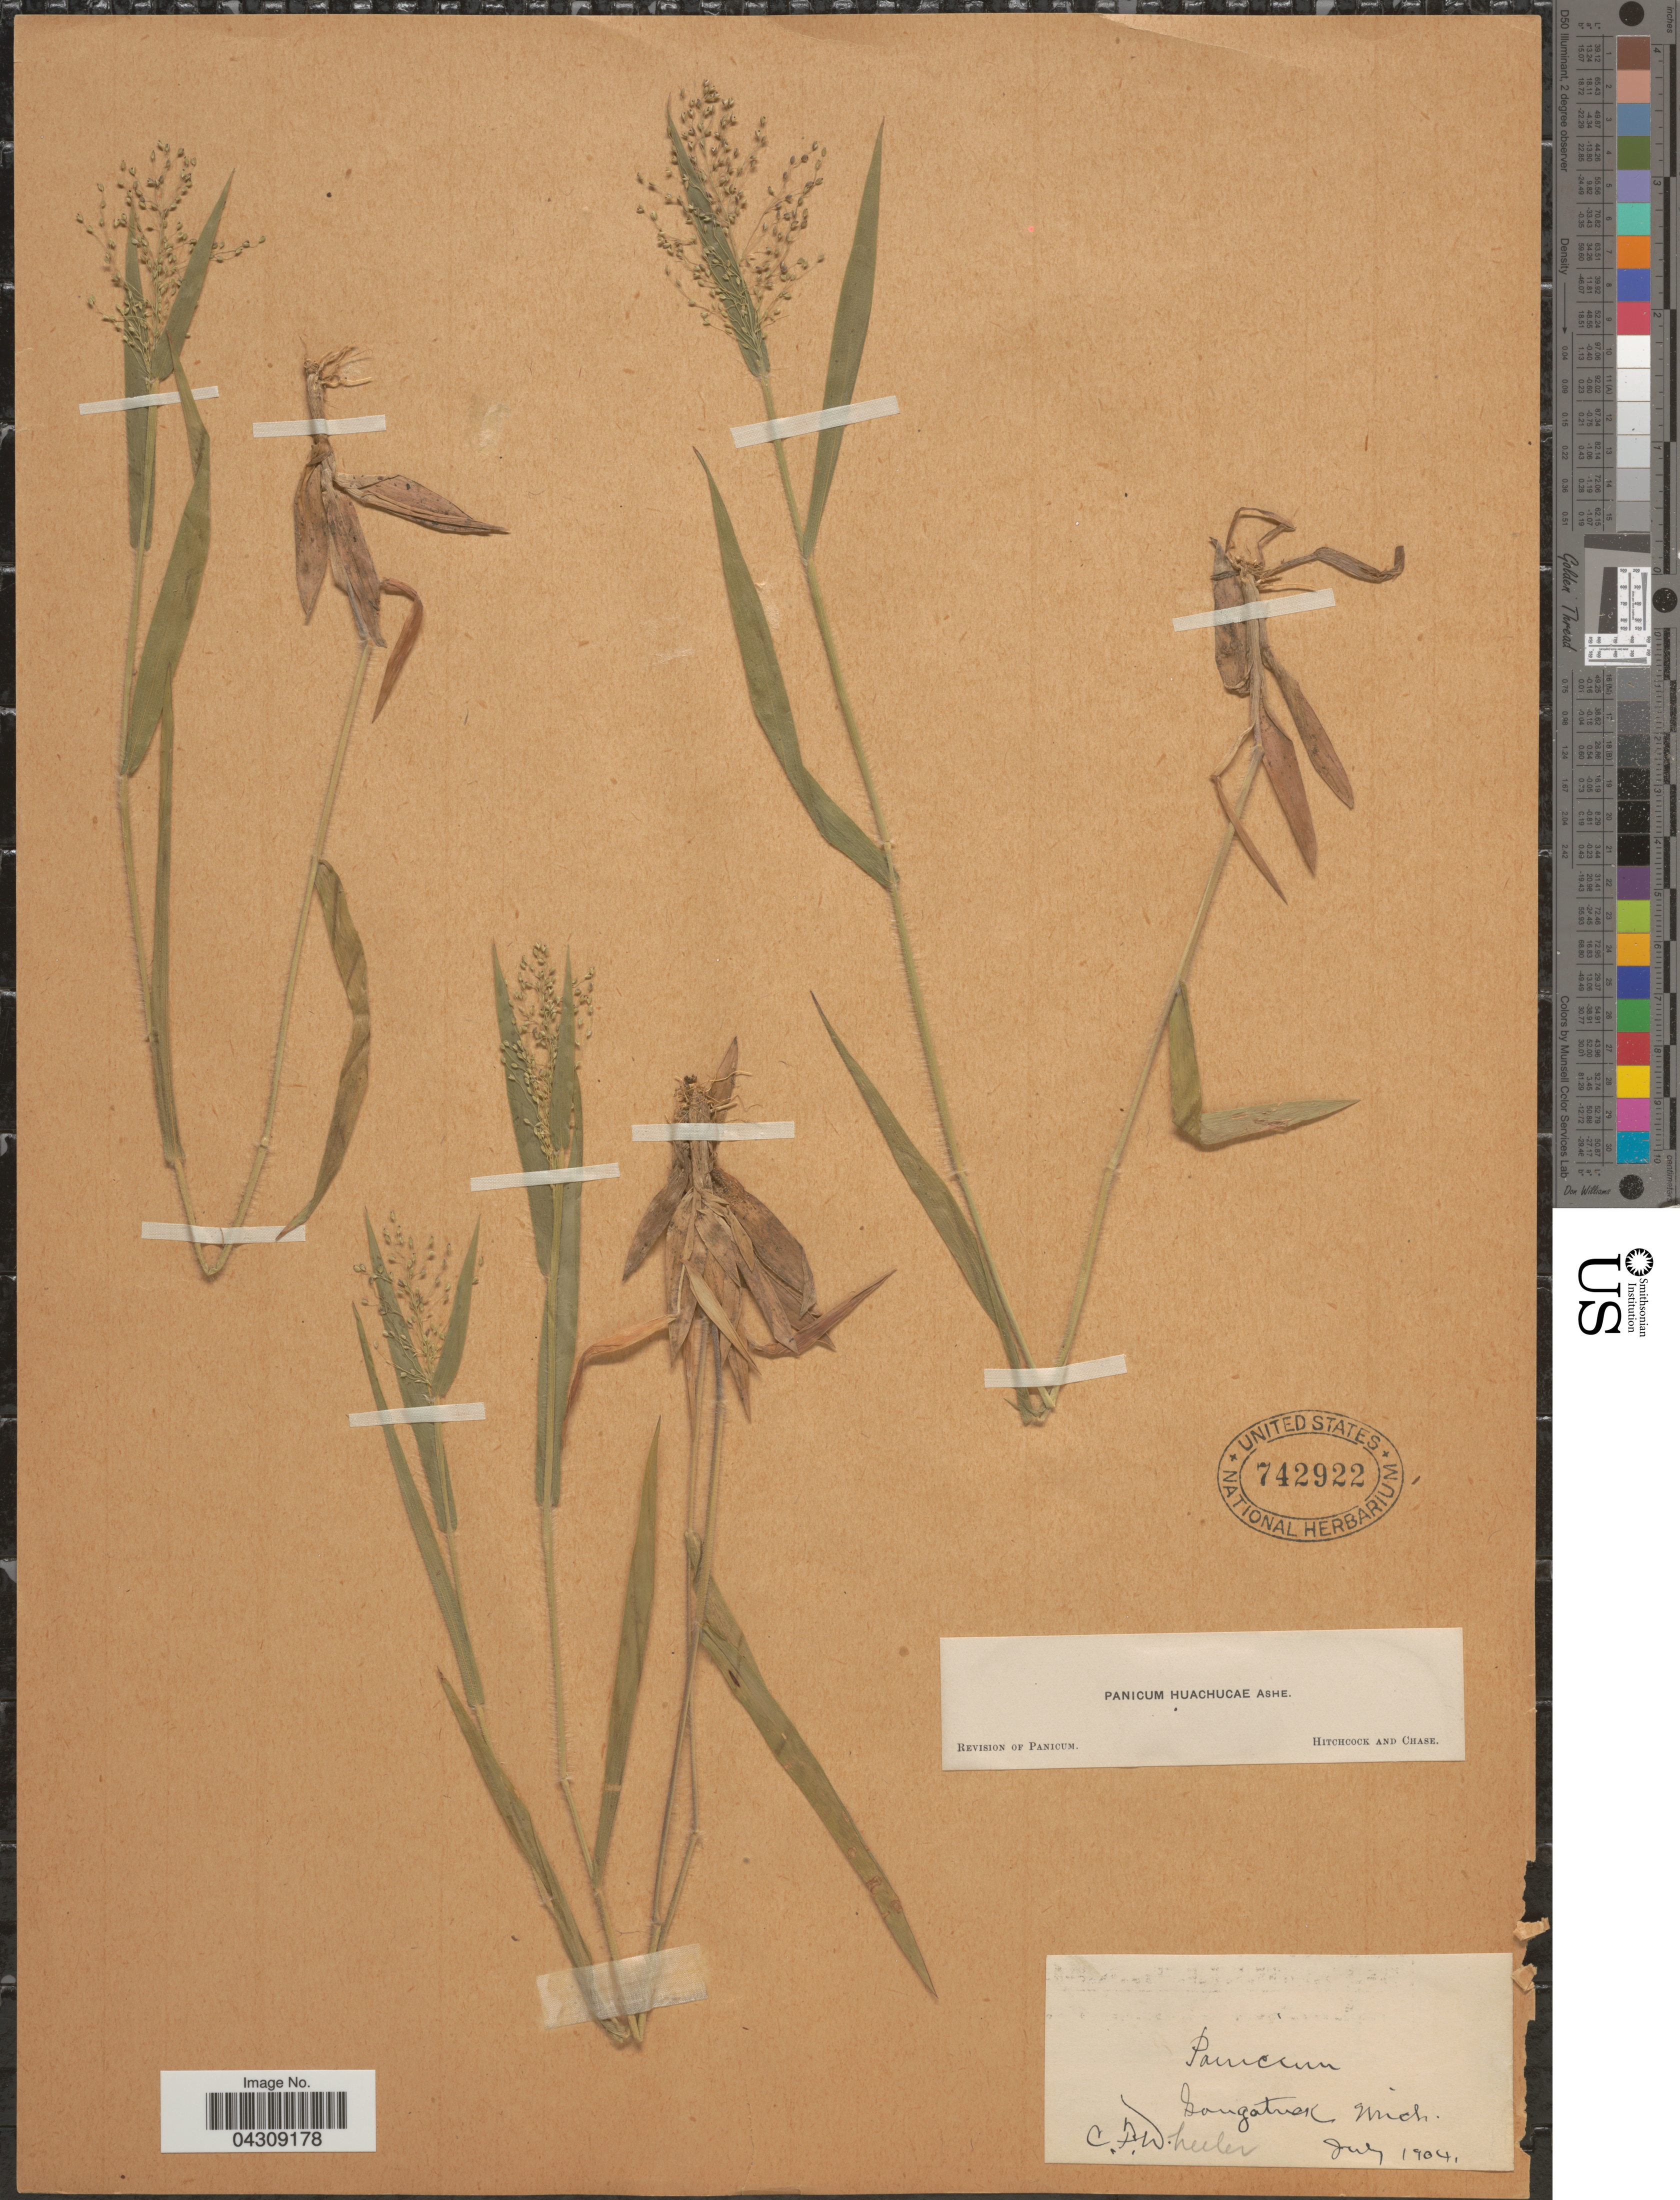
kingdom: Plantae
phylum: Tracheophyta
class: Liliopsida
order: Poales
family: Poaceae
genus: Dichanthelium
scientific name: Dichanthelium acuminatum var. acuminatum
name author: (Sw.) Gould & C.A. Clark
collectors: C. Wheeler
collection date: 1904-07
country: United States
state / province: Michigan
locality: Saugatuck.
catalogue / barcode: US 742922